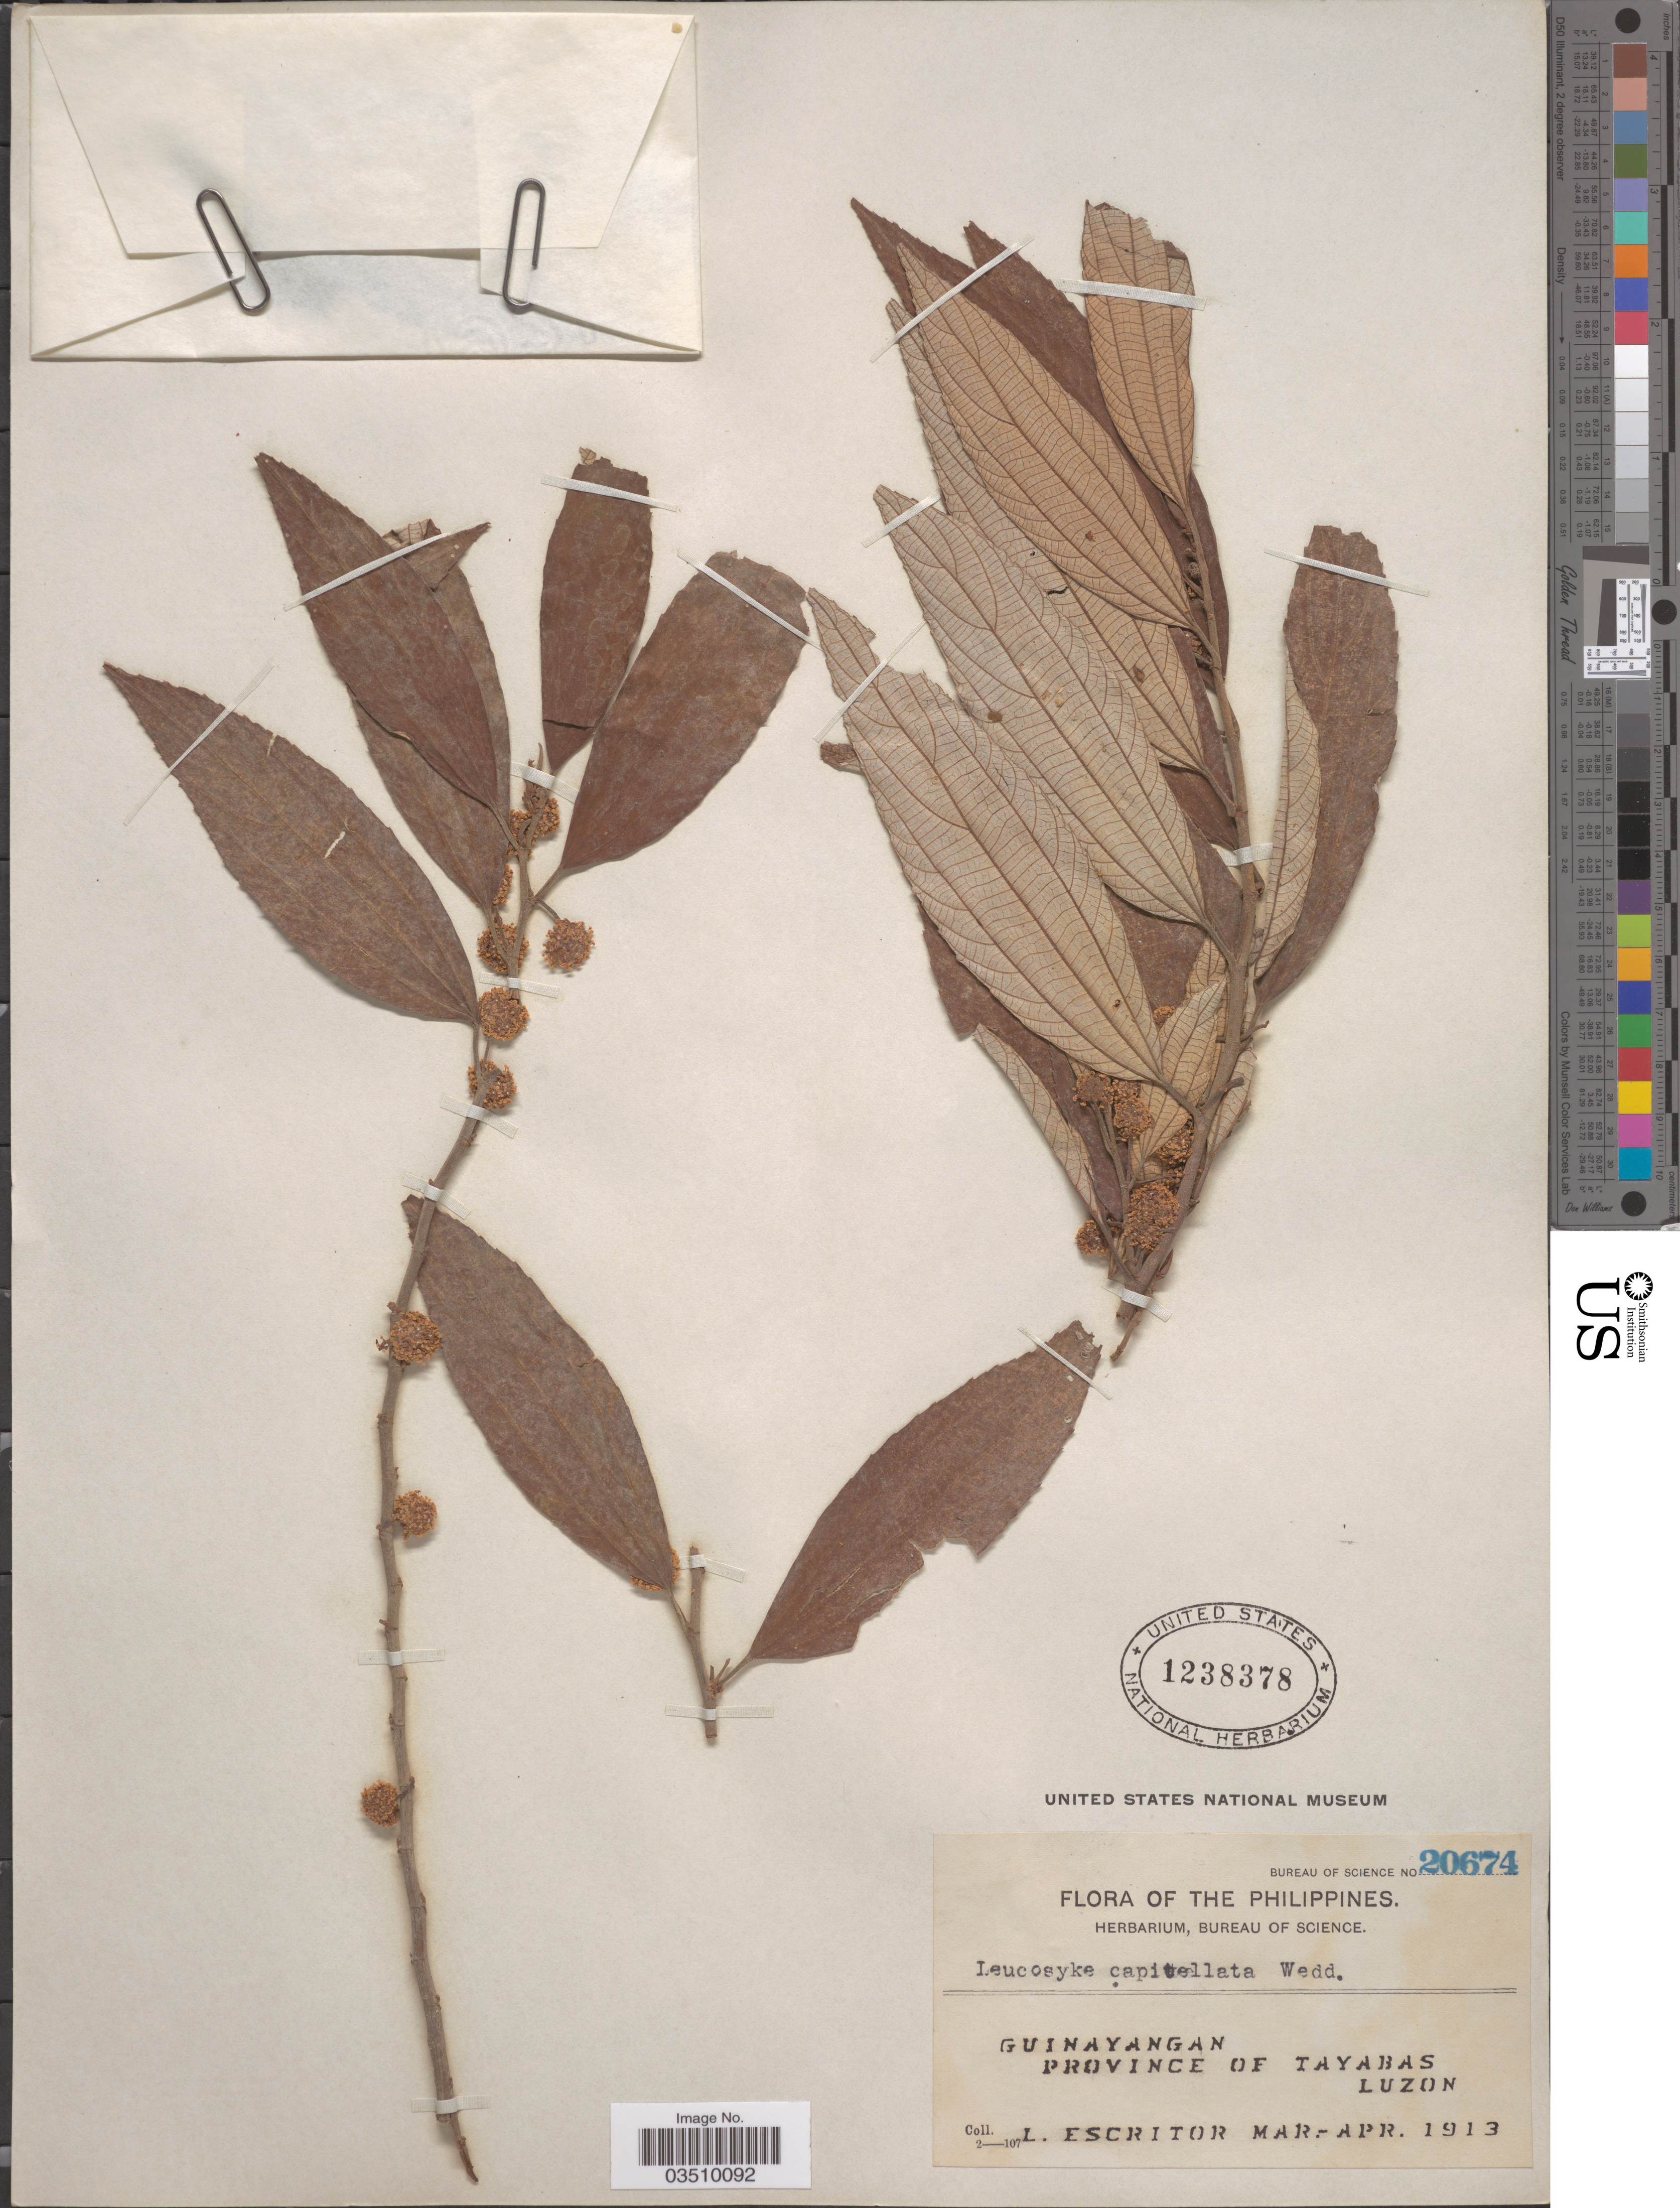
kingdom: Plantae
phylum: Tracheophyta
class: Magnoliopsida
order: Rosales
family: Urticaceae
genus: Leucosyke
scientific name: Leucosyke capitellata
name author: (Poir.) Wedd.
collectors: L. Escritor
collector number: Bureau of Science 20674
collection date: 1913-03/1913-04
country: Philippines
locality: Guinayangan. Province of Tayabas. Luzon.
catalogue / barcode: US 1238378